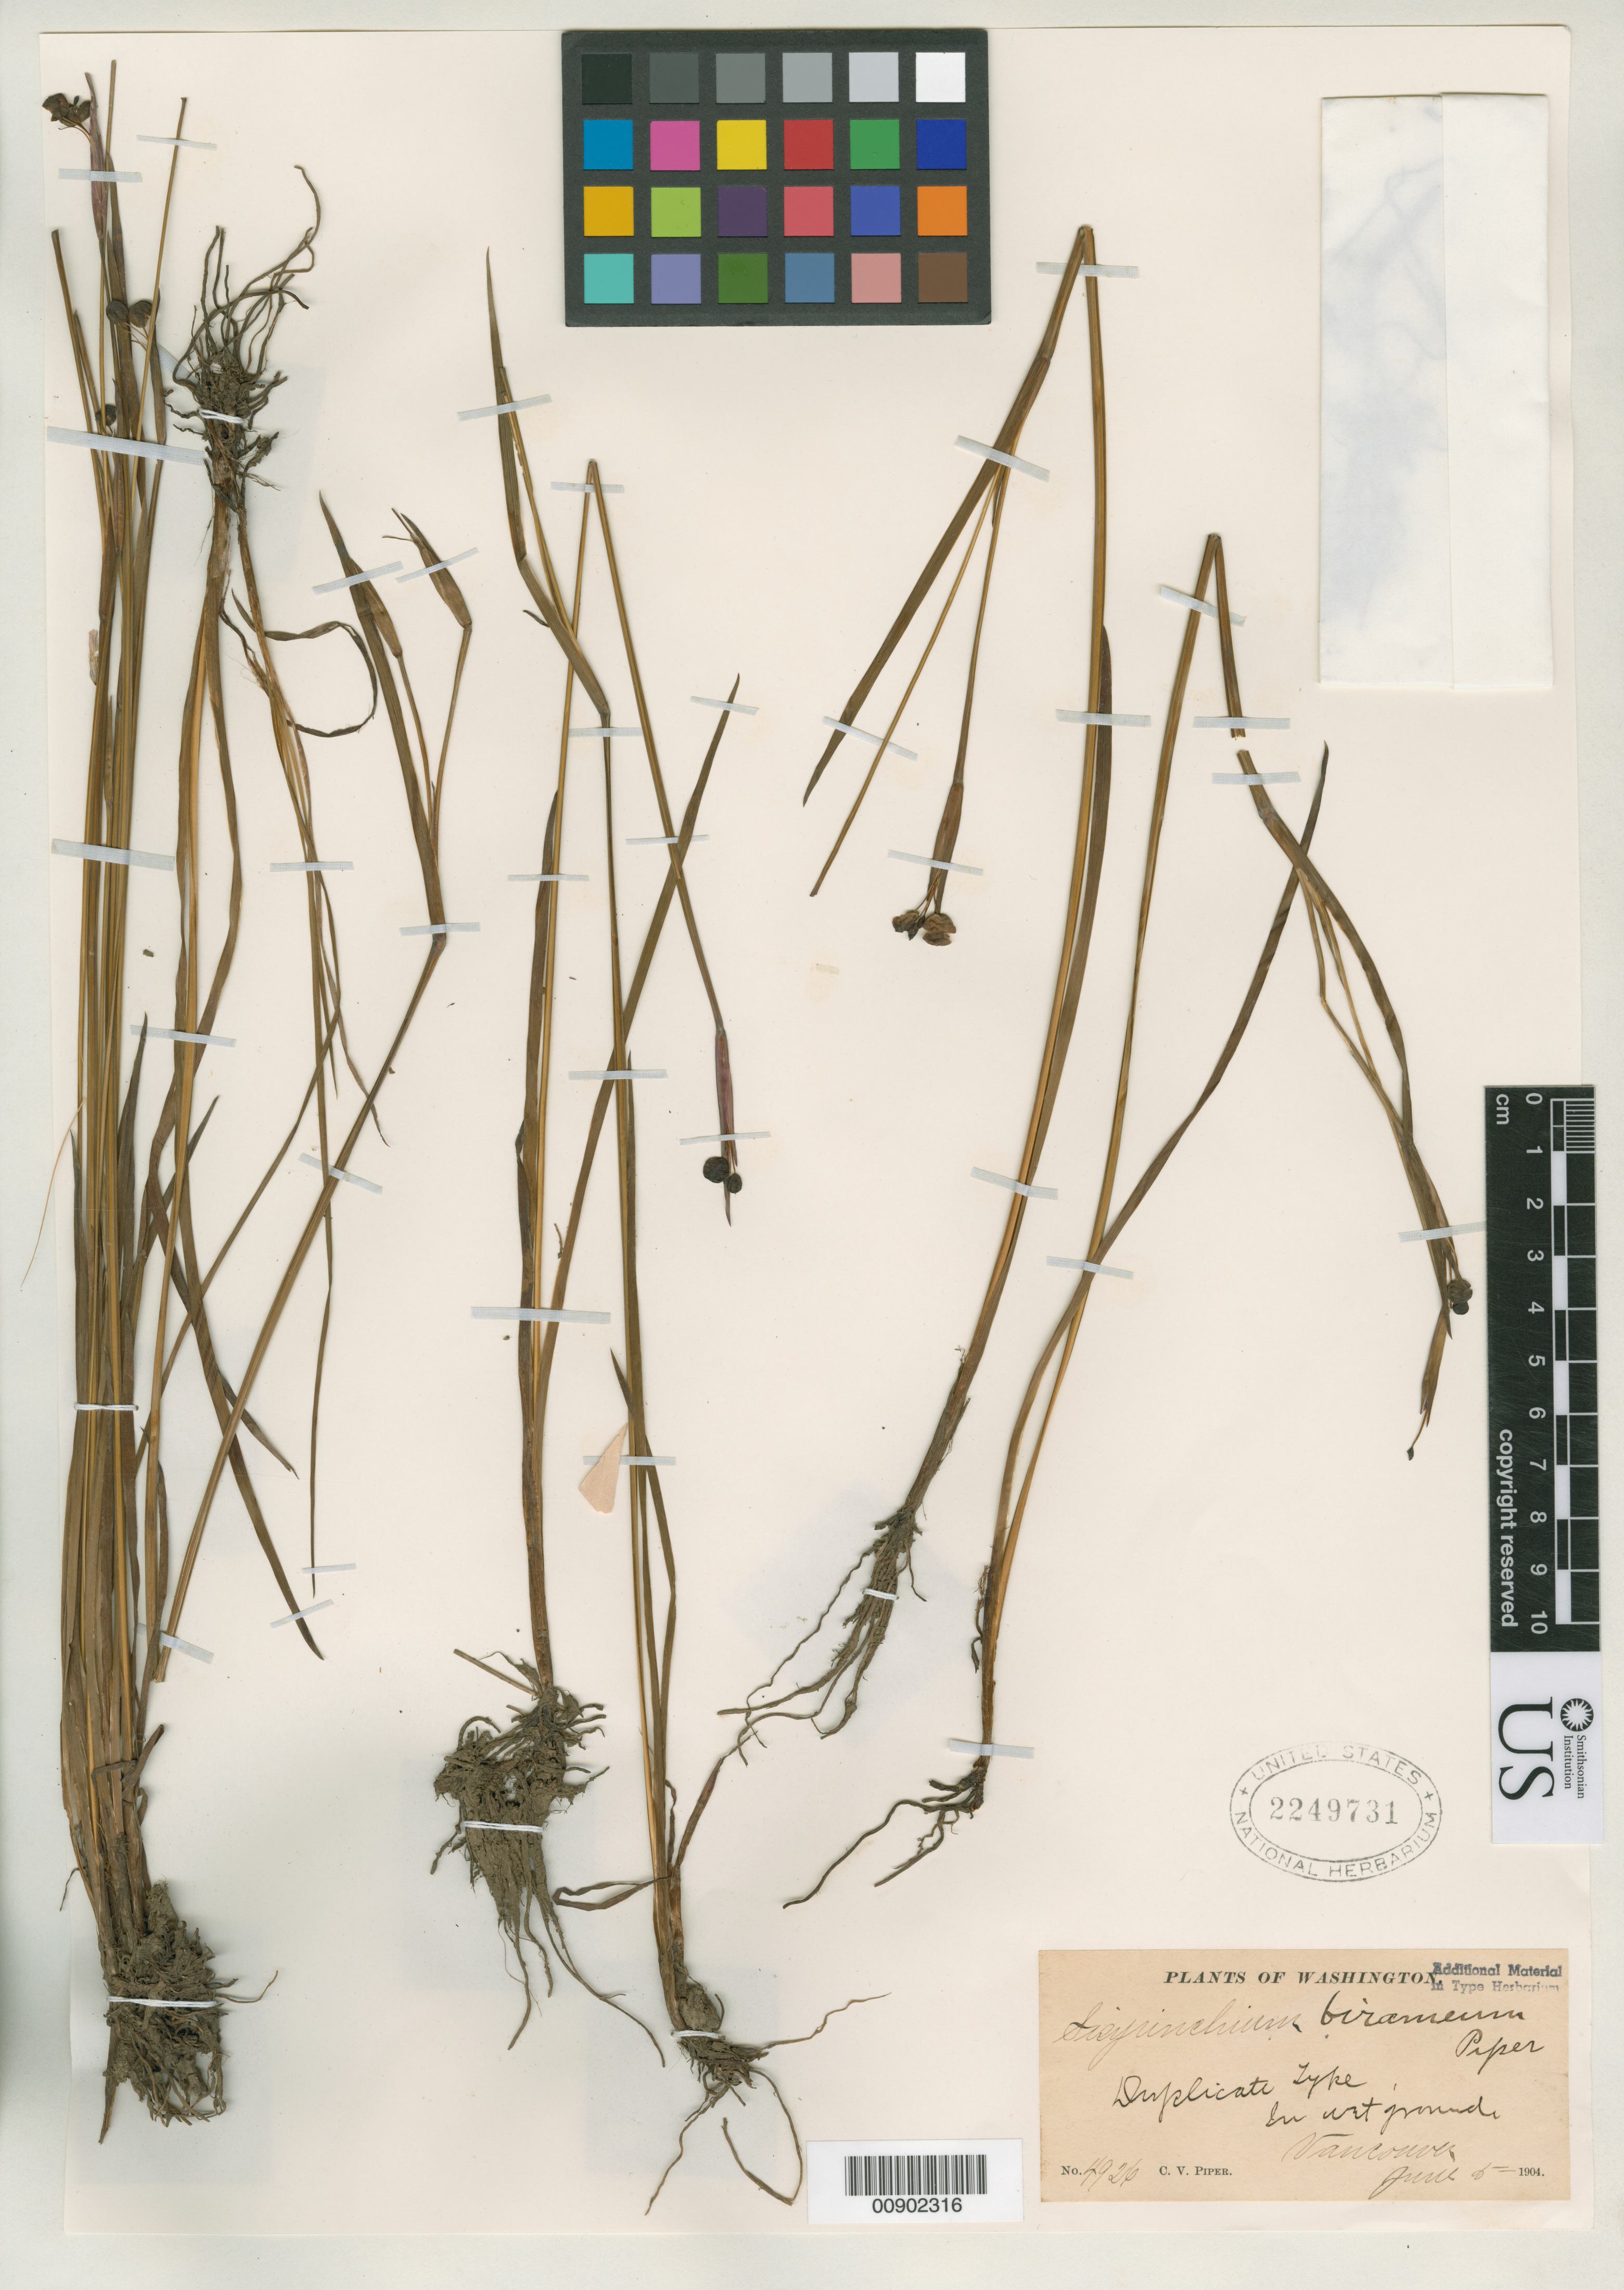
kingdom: Plantae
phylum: Tracheophyta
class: Liliopsida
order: Asparagales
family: Iridaceae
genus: Sisyrinchium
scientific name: Sisyrinchium birameum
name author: Piper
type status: Isotype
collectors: C. V. Piper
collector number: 4926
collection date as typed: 05 Jun 1904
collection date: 1904-06-05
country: United States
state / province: Washington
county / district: Clark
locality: Vancouver.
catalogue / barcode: US 2249731